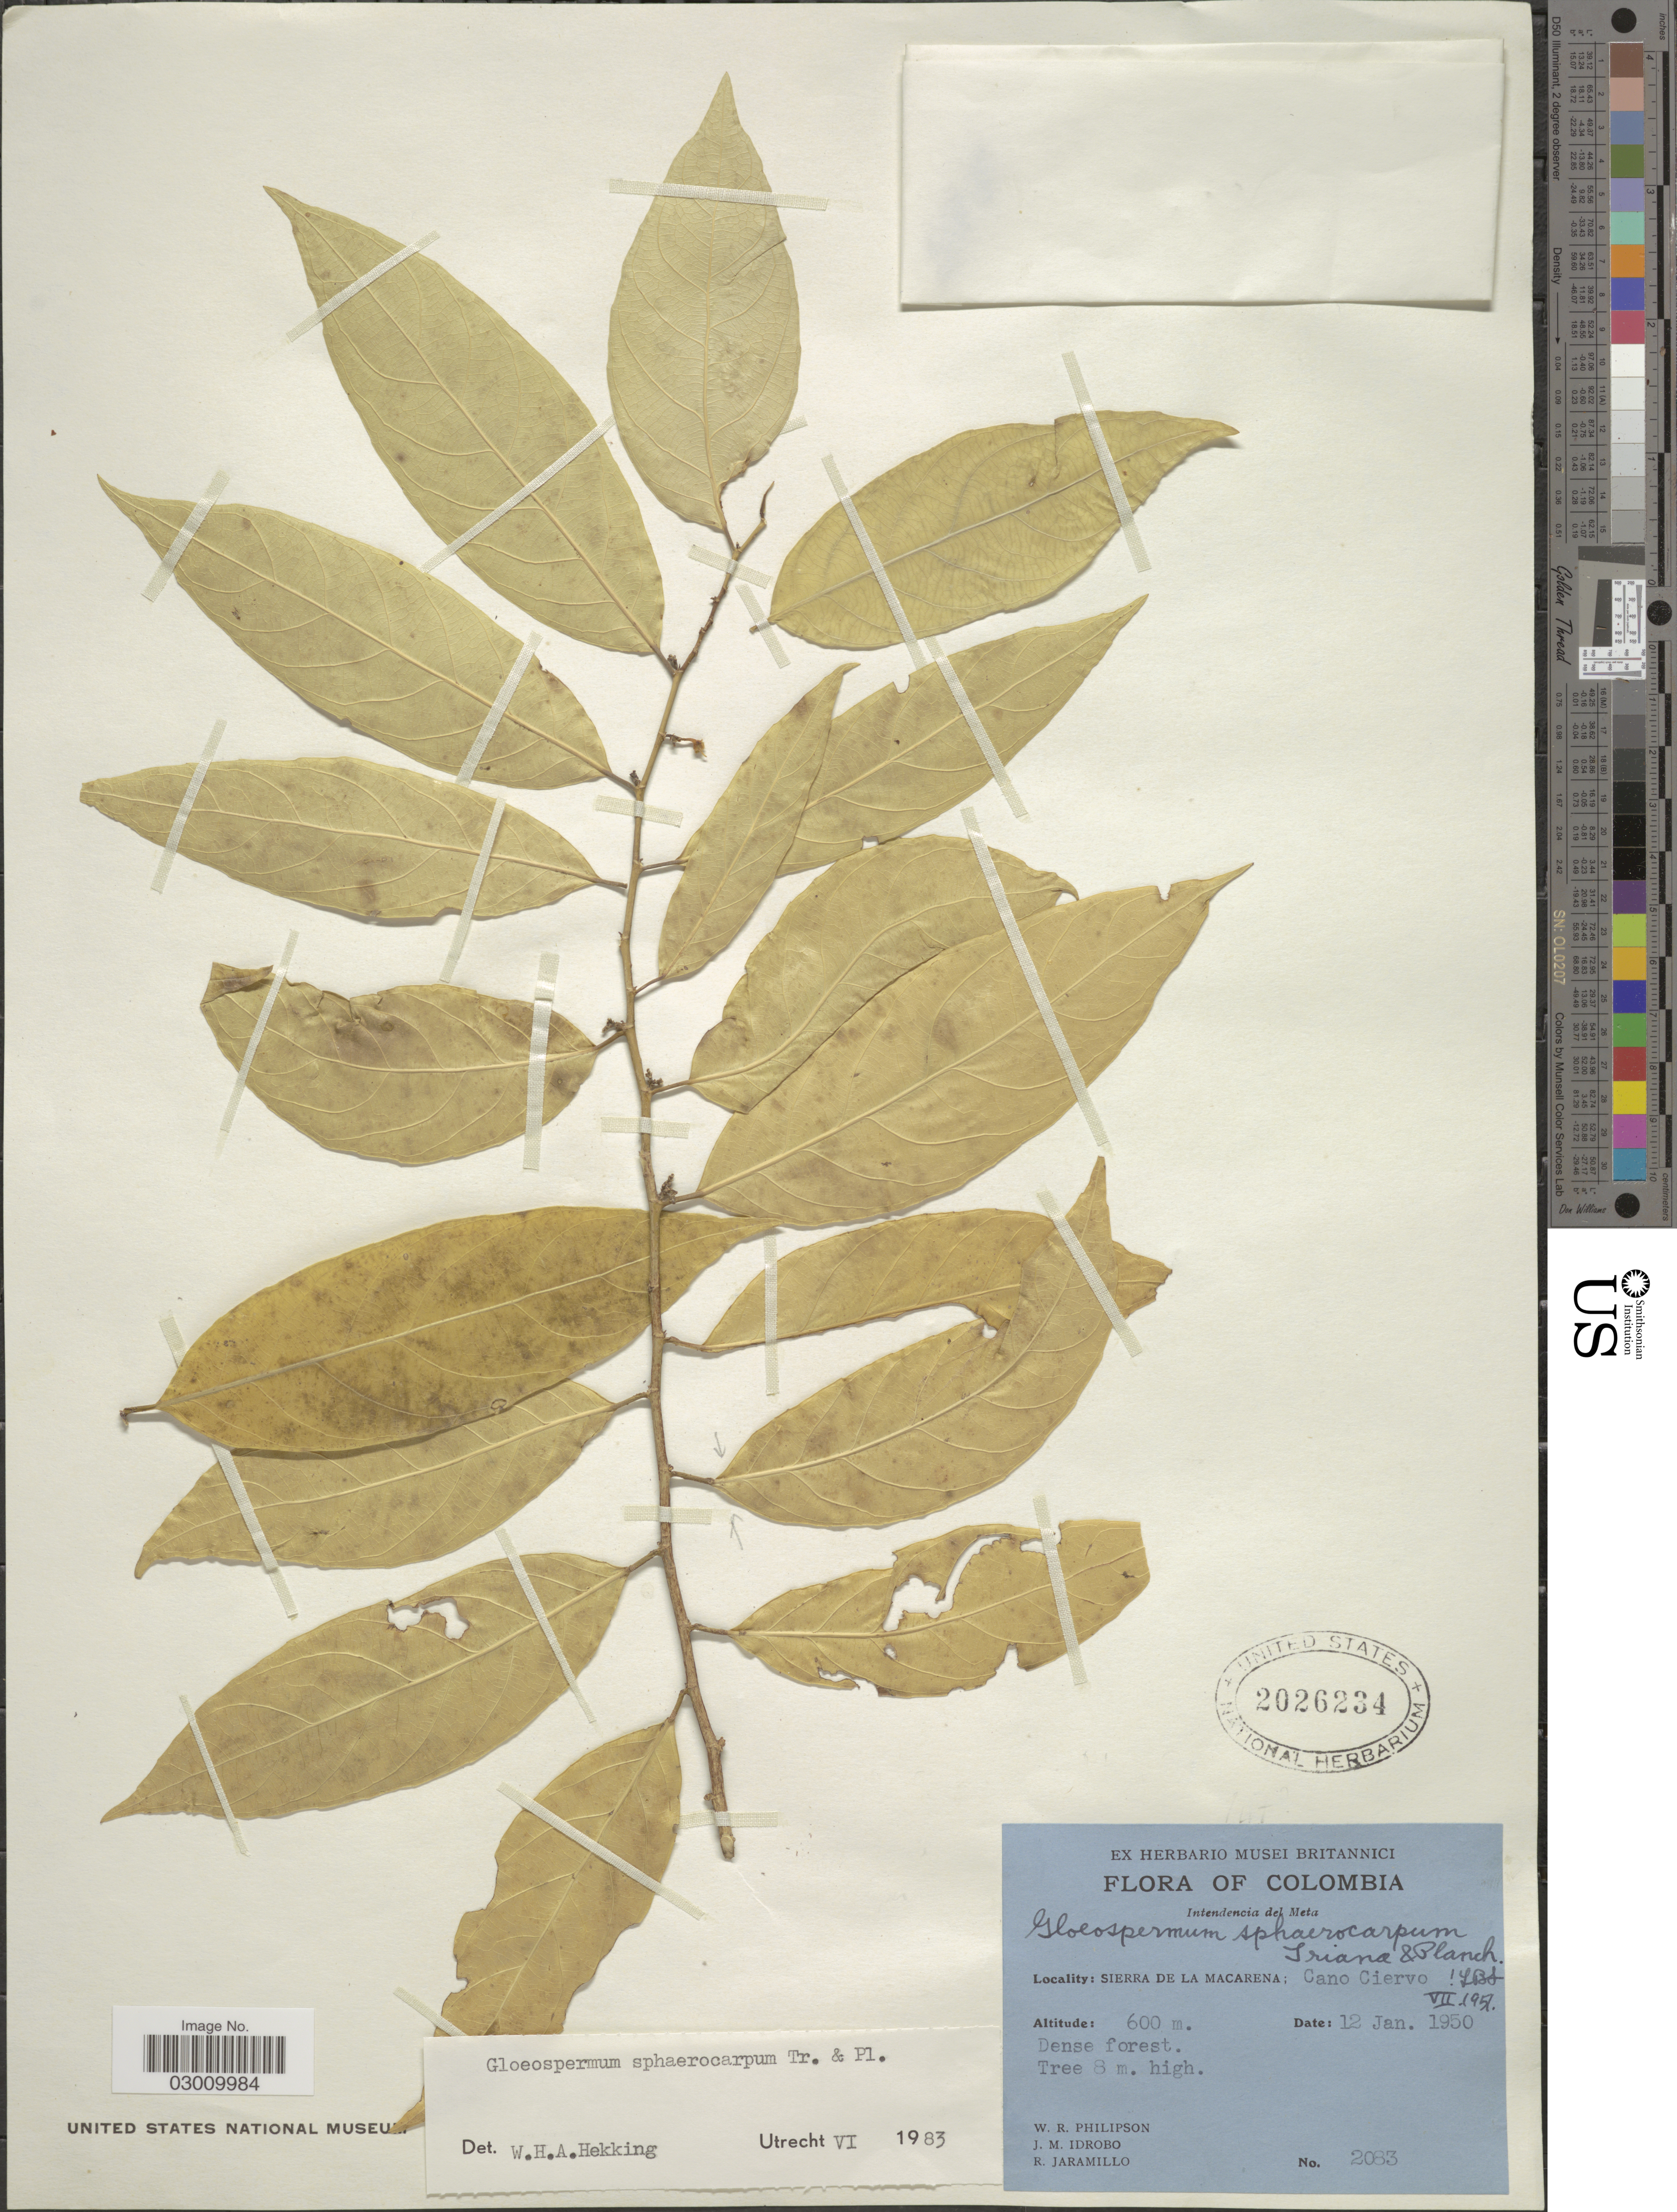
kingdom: Plantae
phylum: Tracheophyta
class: Magnoliopsida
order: Malpighiales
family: Violaceae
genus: Gloeospermum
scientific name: Gloeospermum sphaerocarpum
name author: Triana & Planch.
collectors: W. R. Philipson, J. M. Idrobo & R. Jaramillo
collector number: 2083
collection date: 1950-01-12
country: Colombia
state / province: Meta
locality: Intendencia del Meta, Sierra De La Macarena: Cano Ciervo.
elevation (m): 600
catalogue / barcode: US 2026234